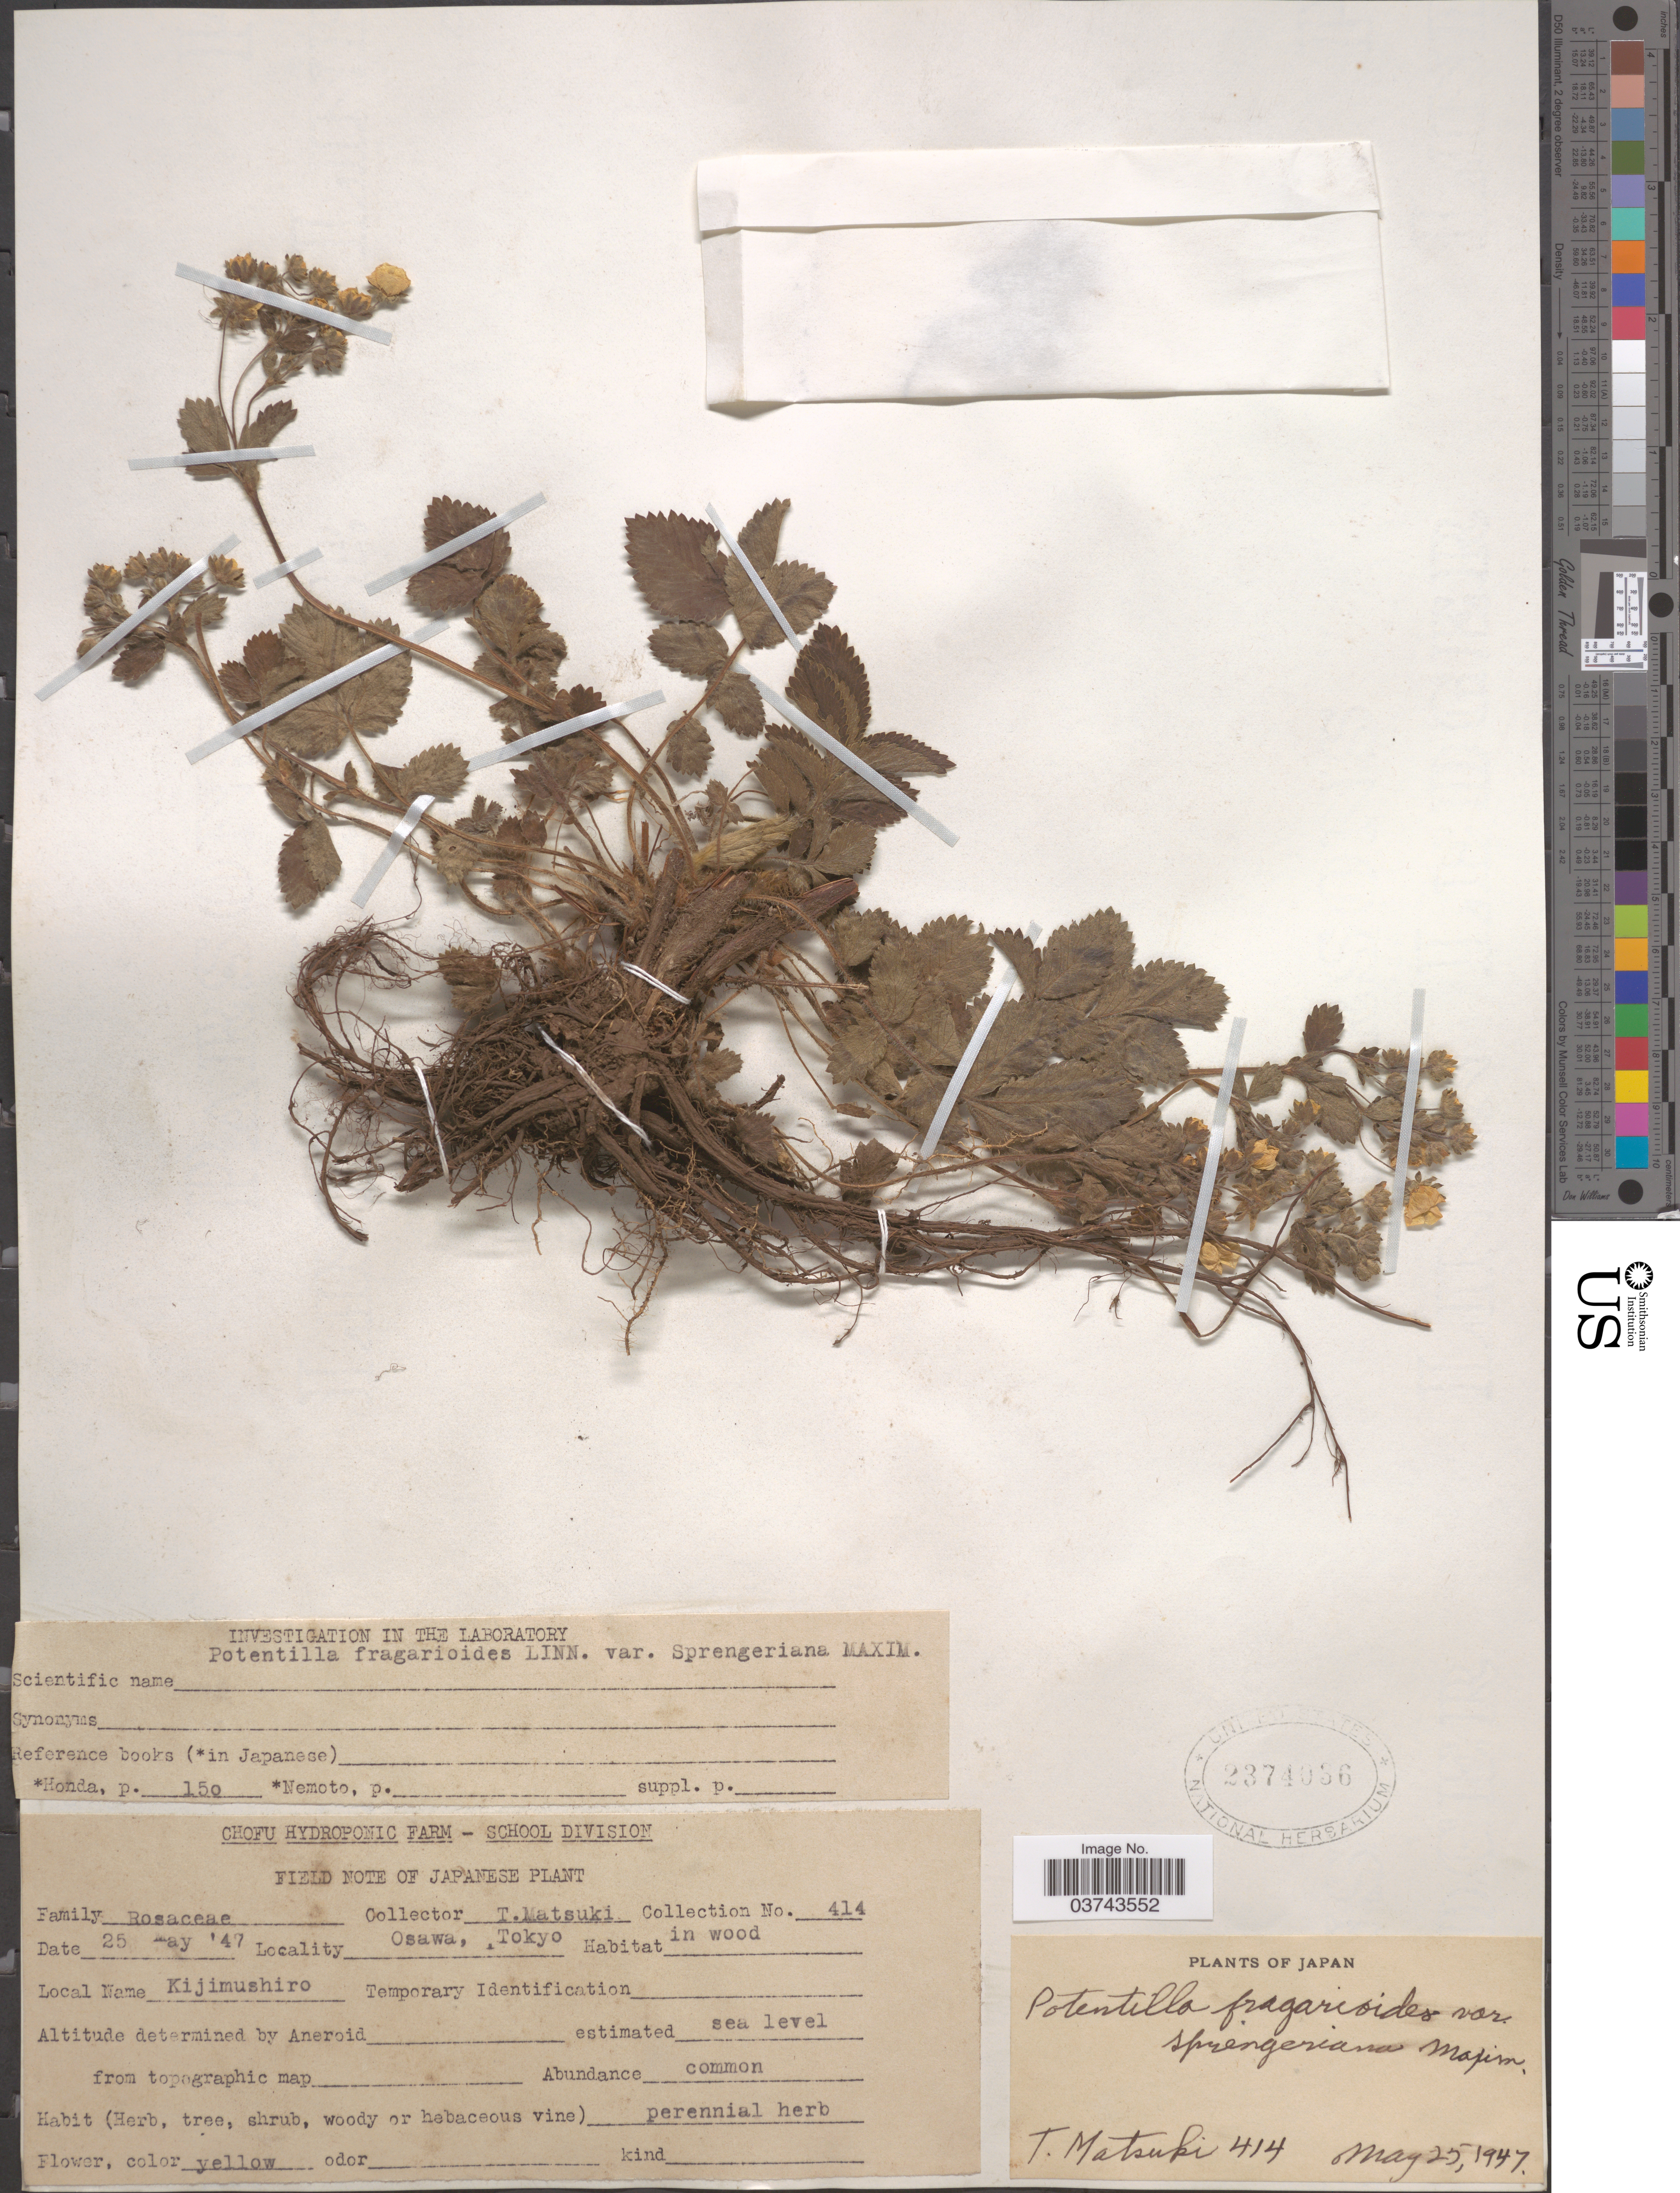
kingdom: Plantae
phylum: Tracheophyta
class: Magnoliopsida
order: Rosales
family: Rosaceae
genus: Potentilla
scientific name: Potentilla fragarioides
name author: L.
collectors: T. Matsuki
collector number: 414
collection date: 1947-05-25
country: Japan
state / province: Tokyo, Federal City of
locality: Osawa, Tokyo.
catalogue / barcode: US 2374036